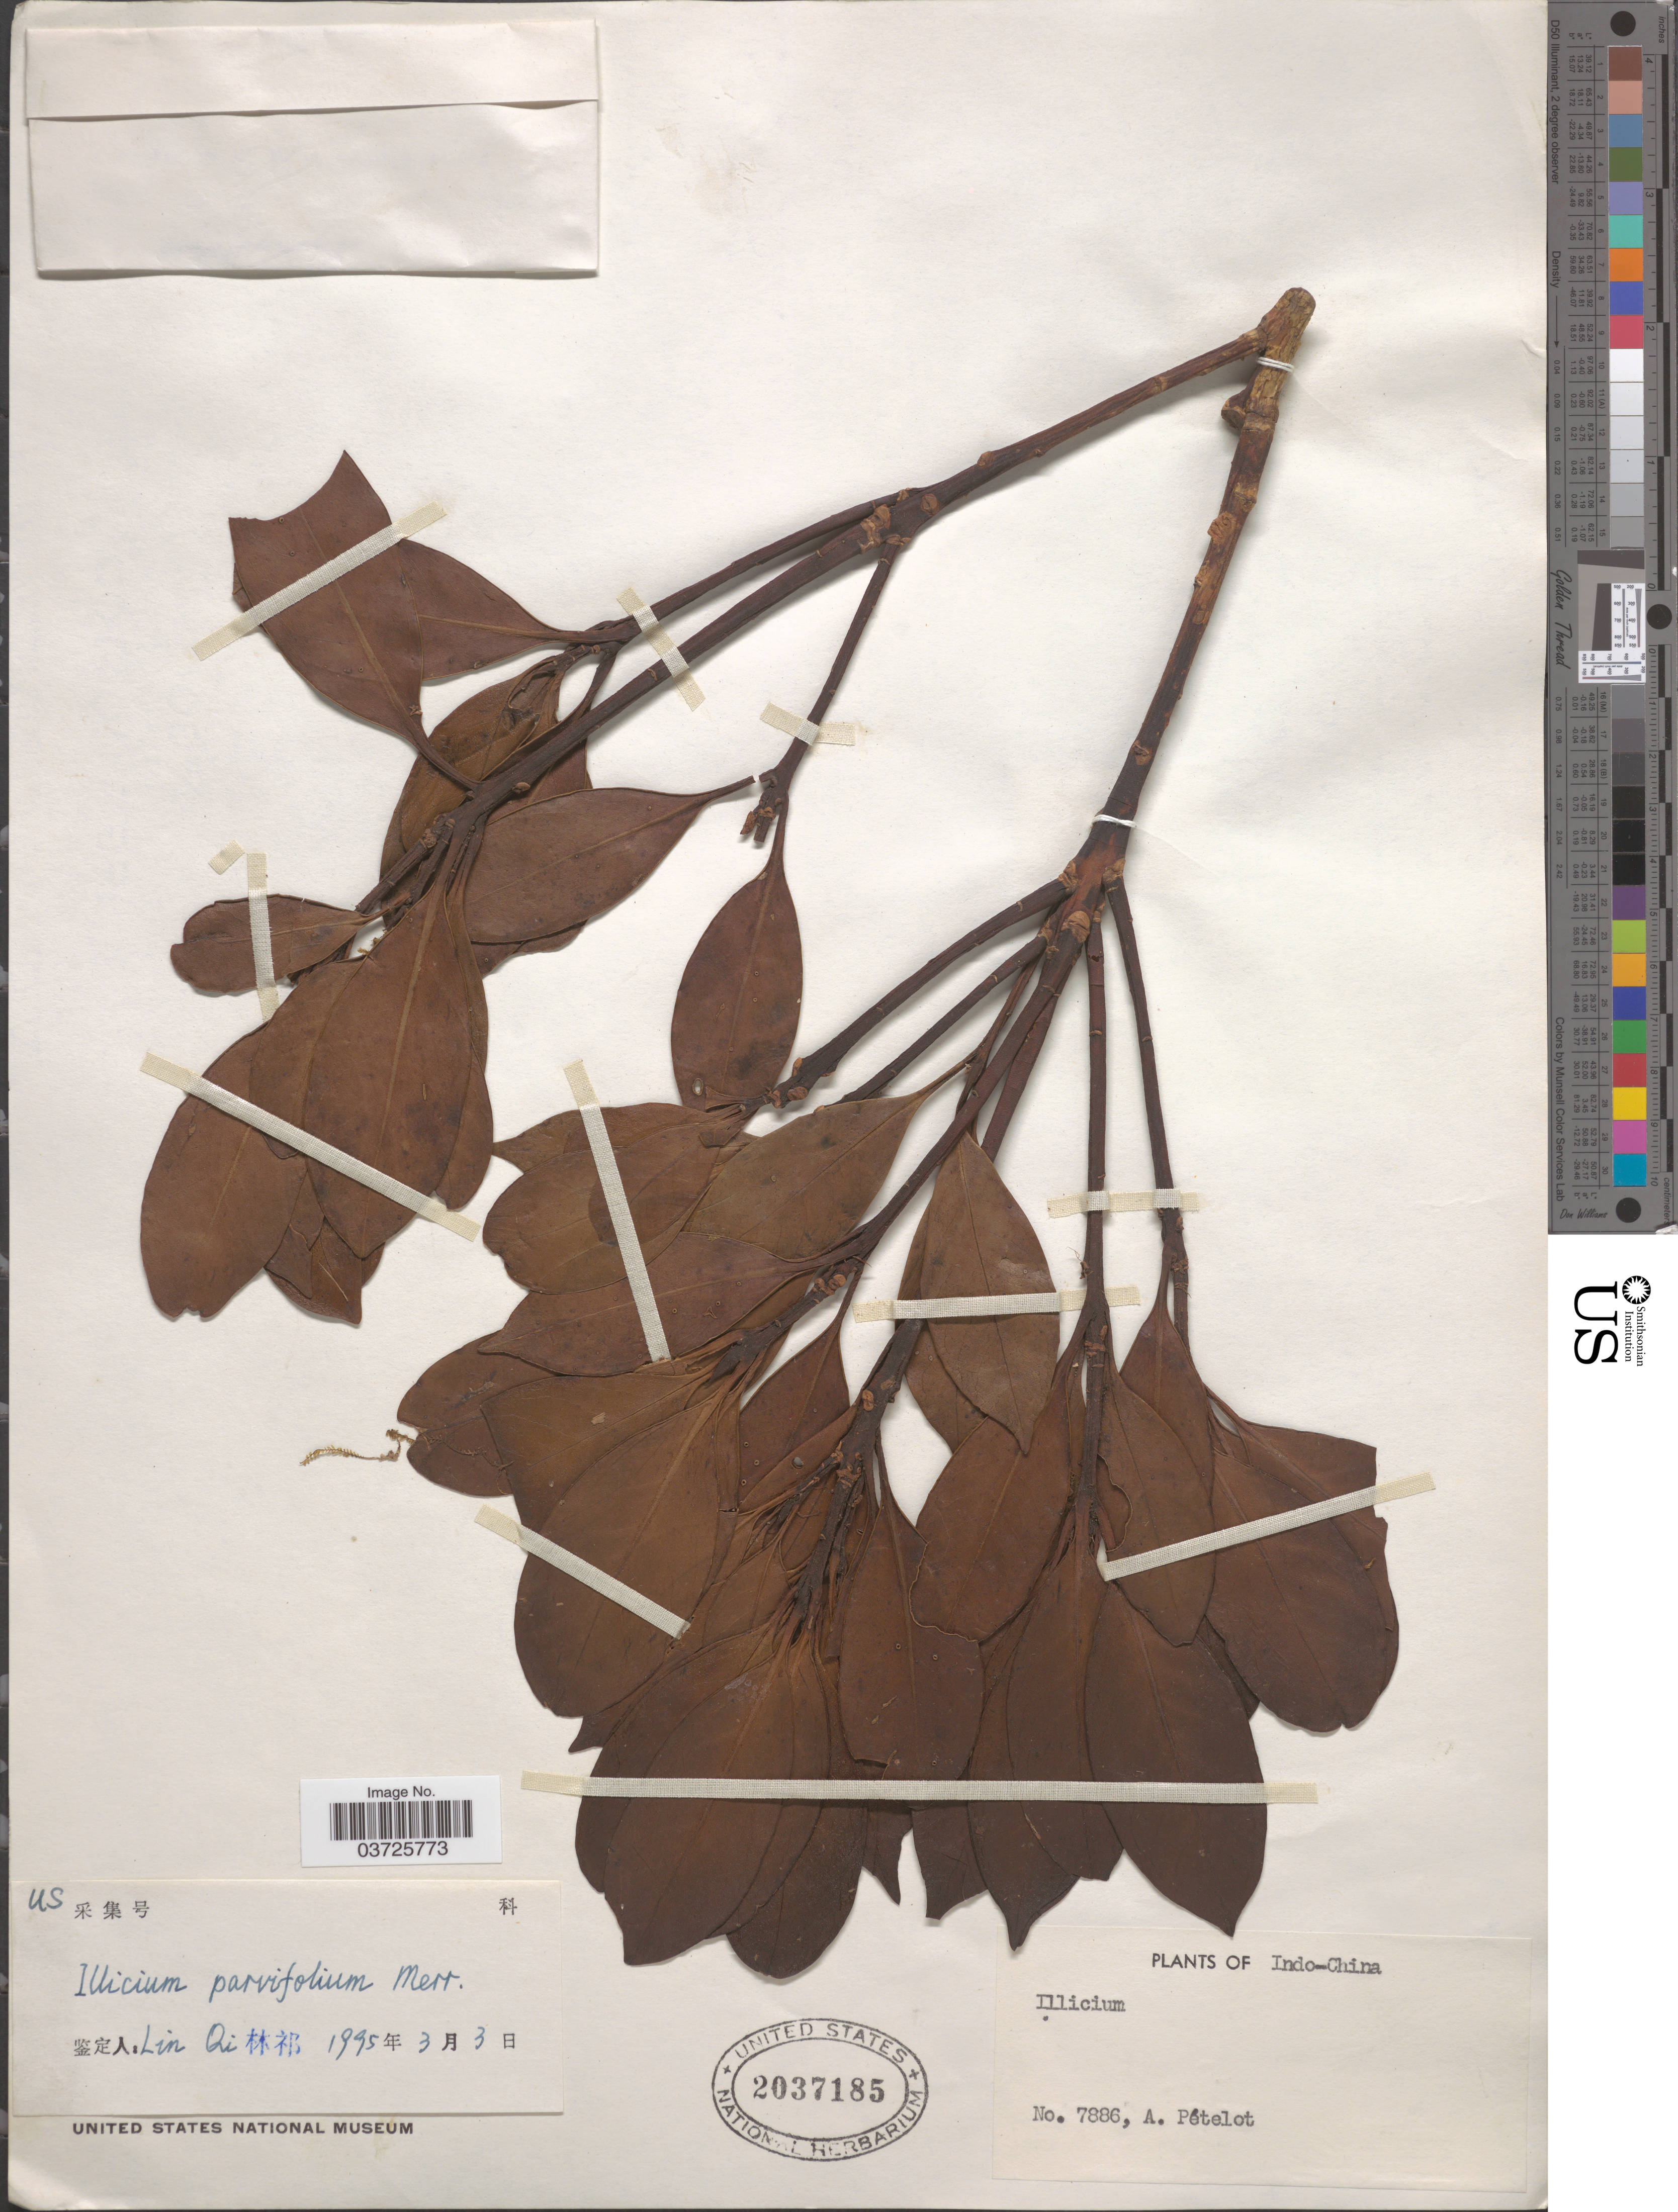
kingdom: Plantae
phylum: Tracheophyta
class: Magnoliopsida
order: Austrobaileyales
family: Schisandraceae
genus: Illicium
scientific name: Illicium parvifolium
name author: Merr.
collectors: A. Petelot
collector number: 7886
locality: Indo-China.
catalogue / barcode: US 2037185